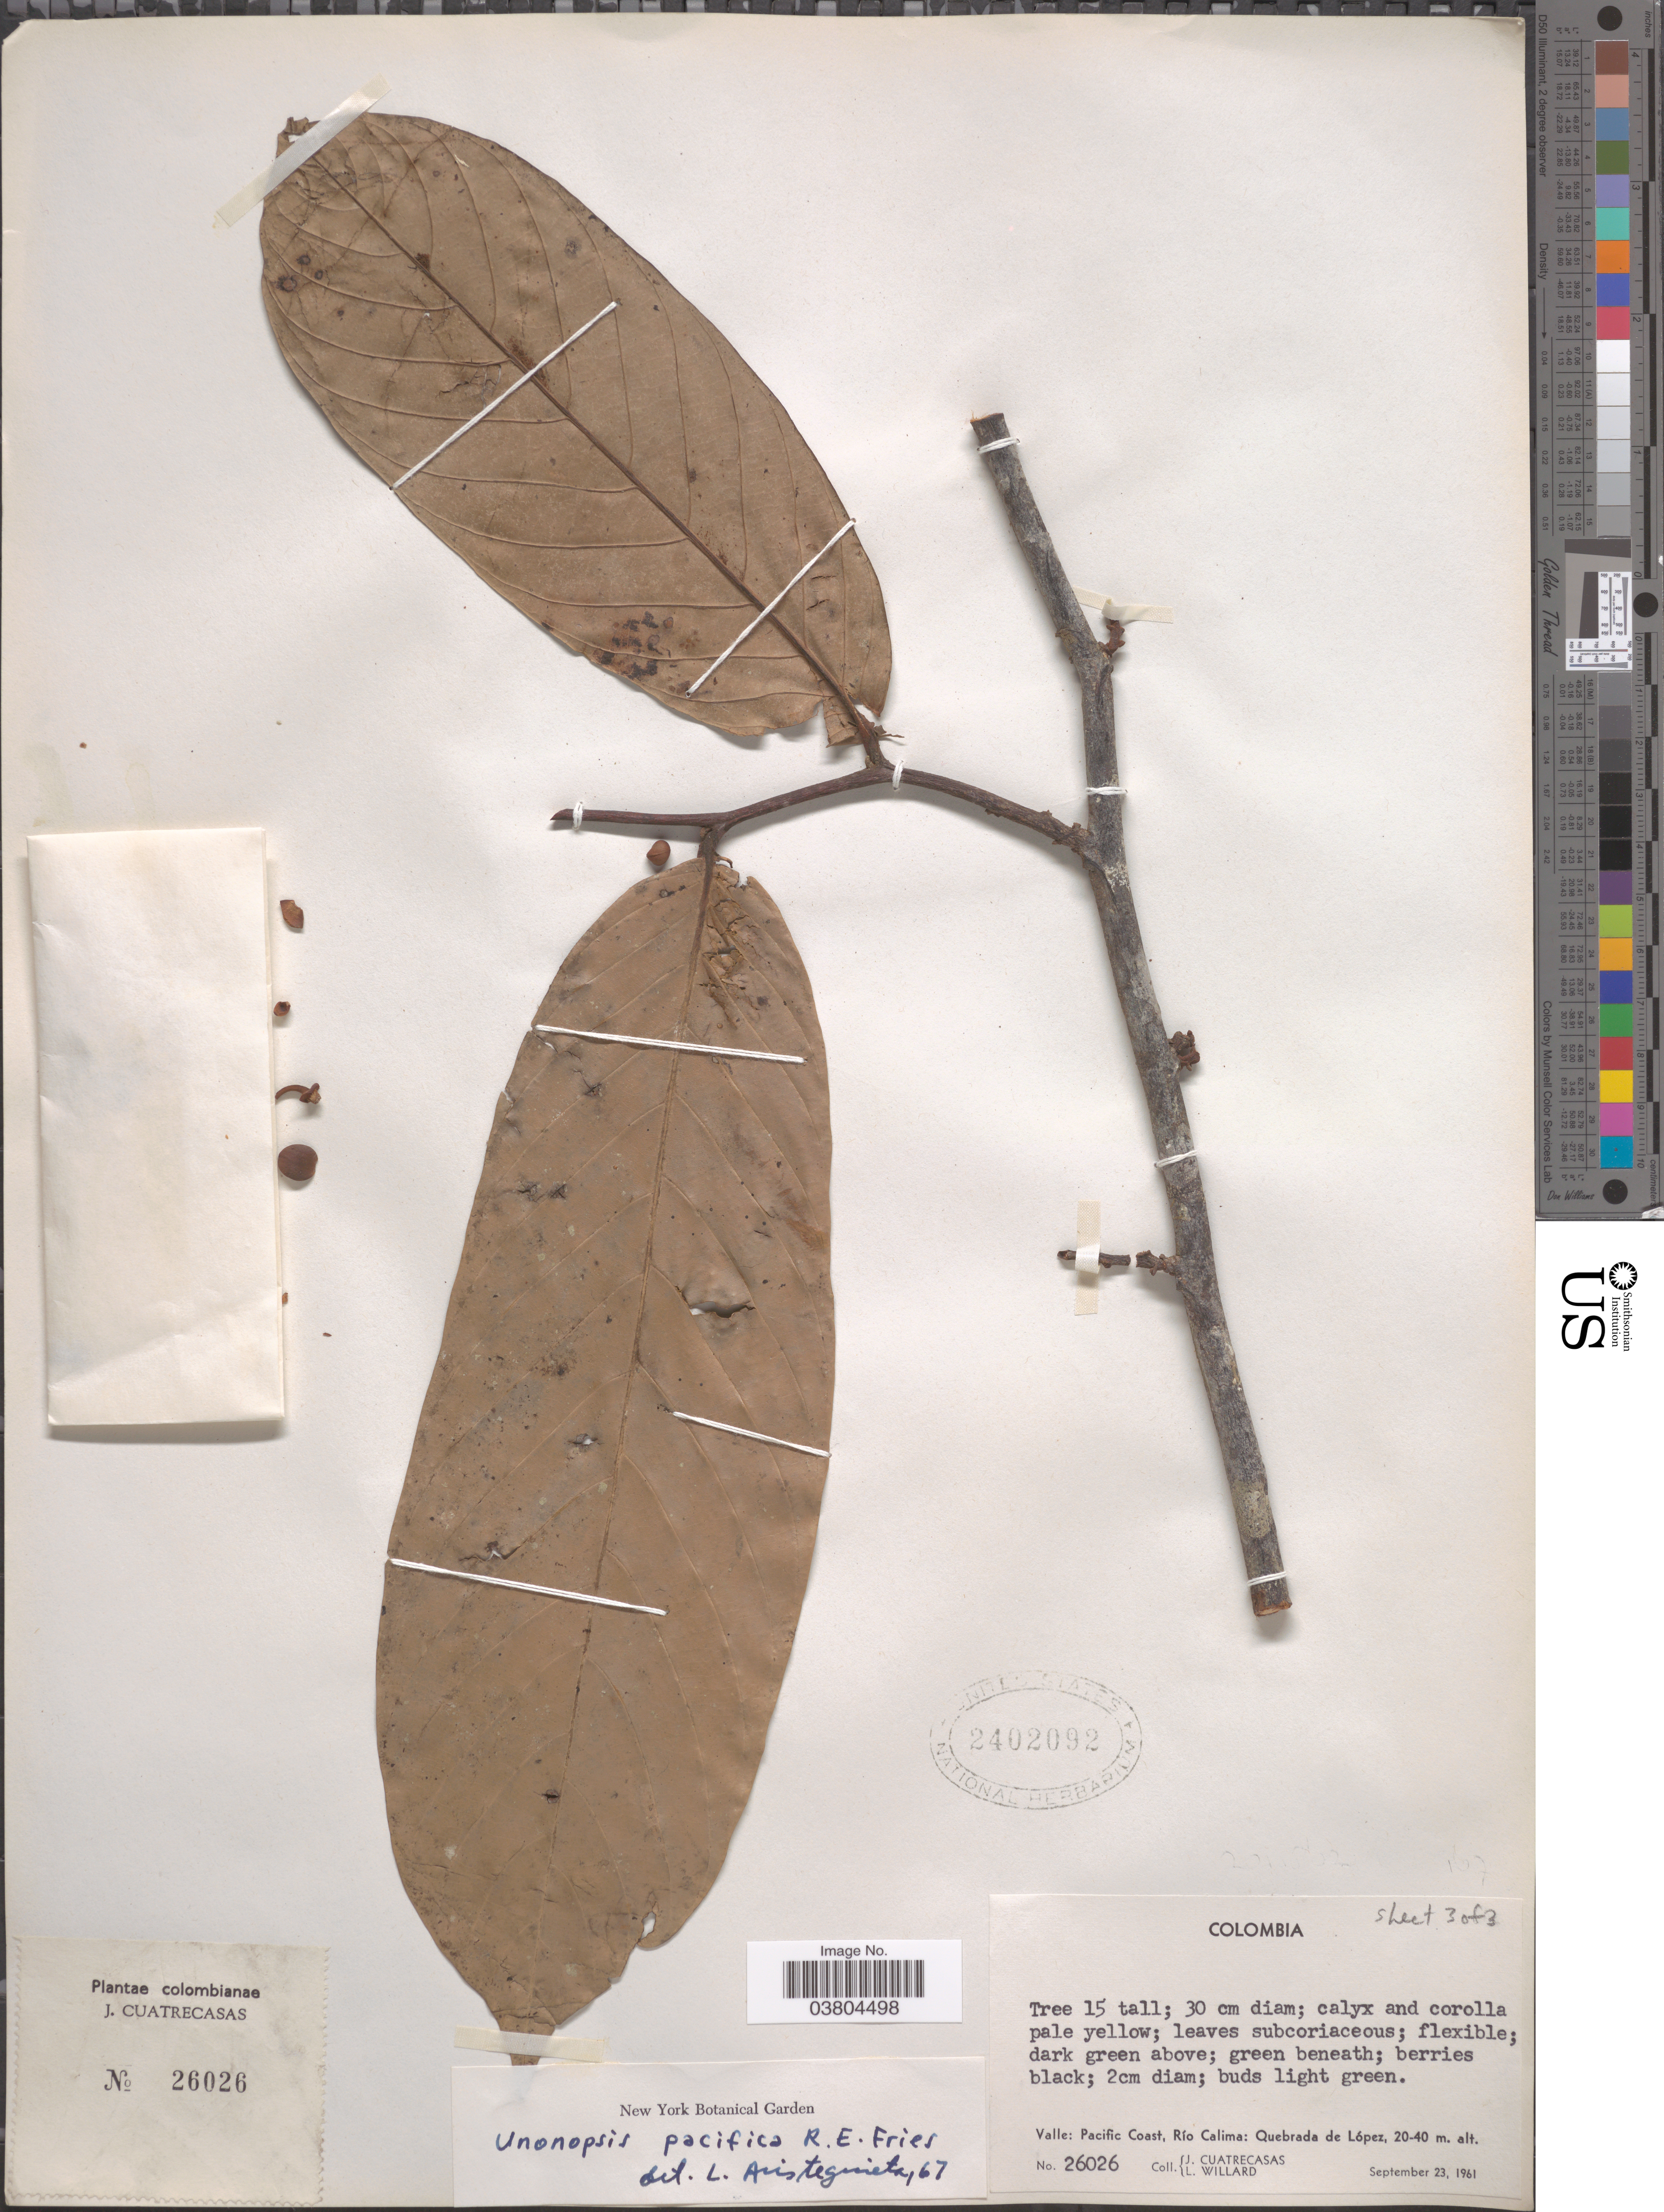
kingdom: Plantae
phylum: Tracheophyta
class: Magnoliopsida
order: Magnoliales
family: Annonaceae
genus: Unonopsis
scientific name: Unonopsis pacifica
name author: R.E. Fr.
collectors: J. Cuatrecasas & L. Willard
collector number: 26026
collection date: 1961-09-23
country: Colombia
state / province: Valle del Cauca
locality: Valle: Pacific Coast, Río Calima: Quebrada de López.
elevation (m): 20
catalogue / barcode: US 2402092